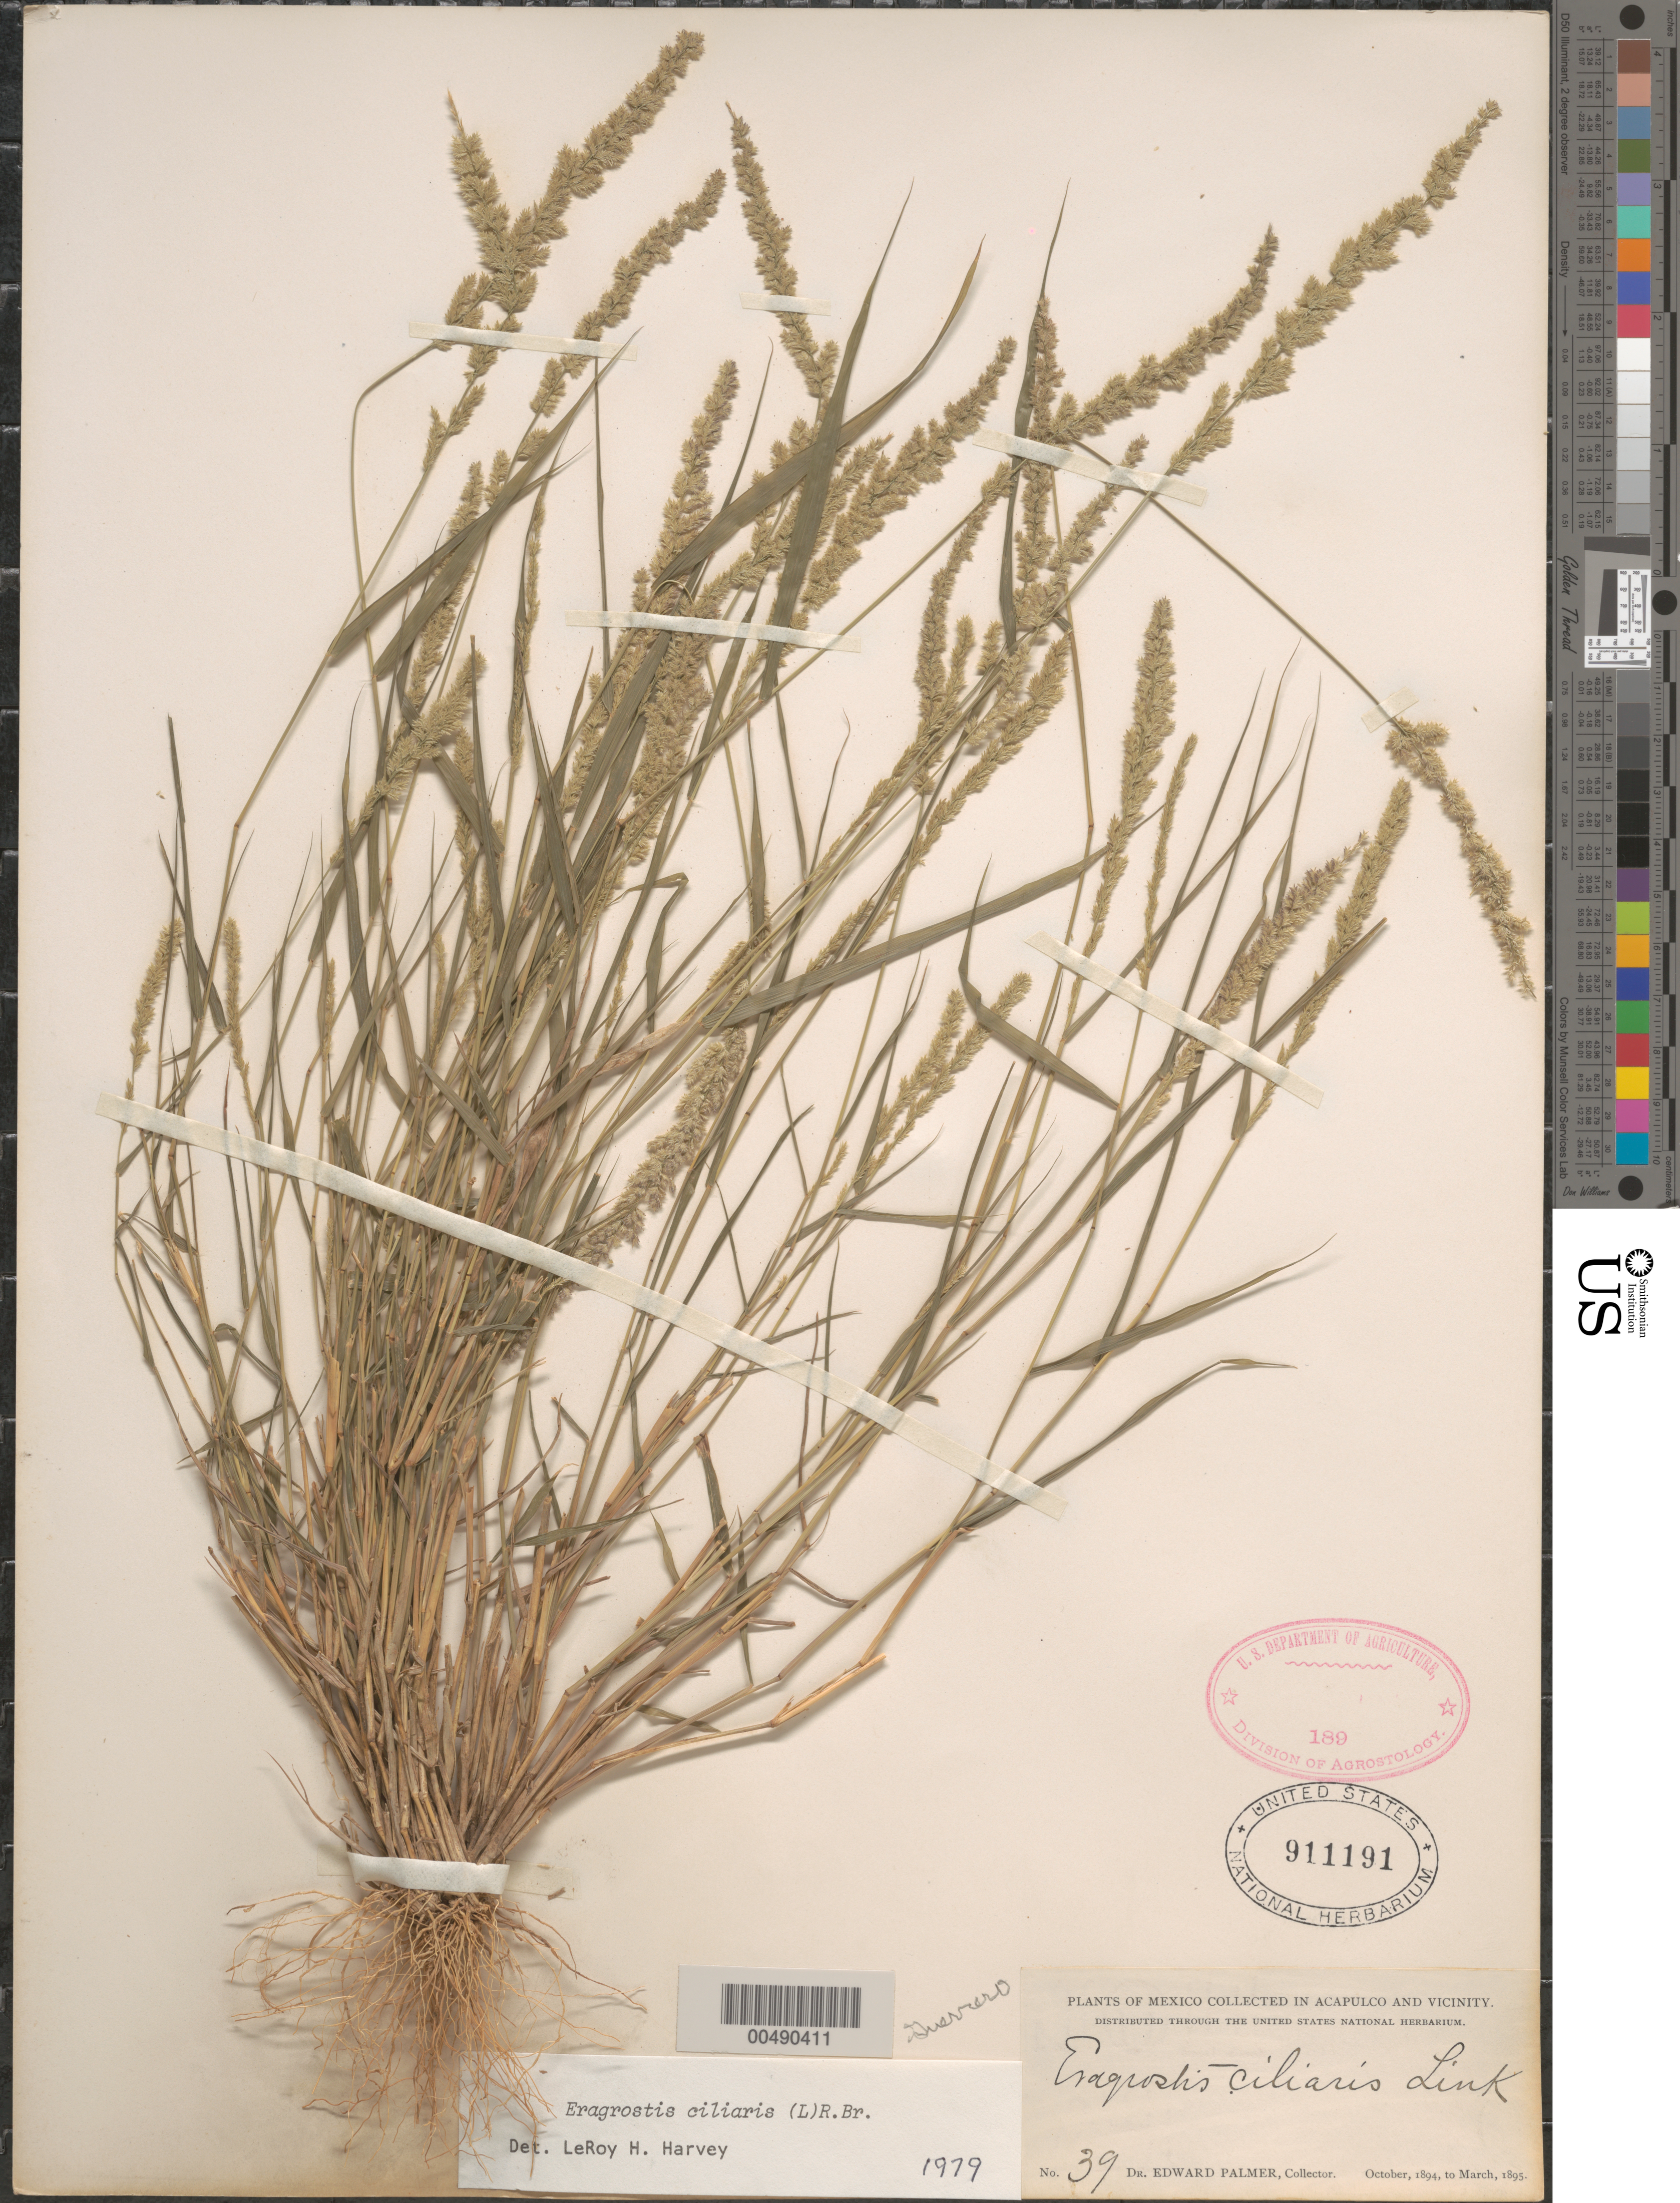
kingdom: Plantae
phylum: Tracheophyta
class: Liliopsida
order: Poales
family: Poaceae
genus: Eragrostis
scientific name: Eragrostis ciliaris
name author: (L.) R. Br.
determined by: Harvey, L. H.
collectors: E. Palmer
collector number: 39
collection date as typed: Oct 1894 to Mar 1895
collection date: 1894-10/1895-03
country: Mexico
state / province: Guerrero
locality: In Acapulco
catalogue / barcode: US 911191